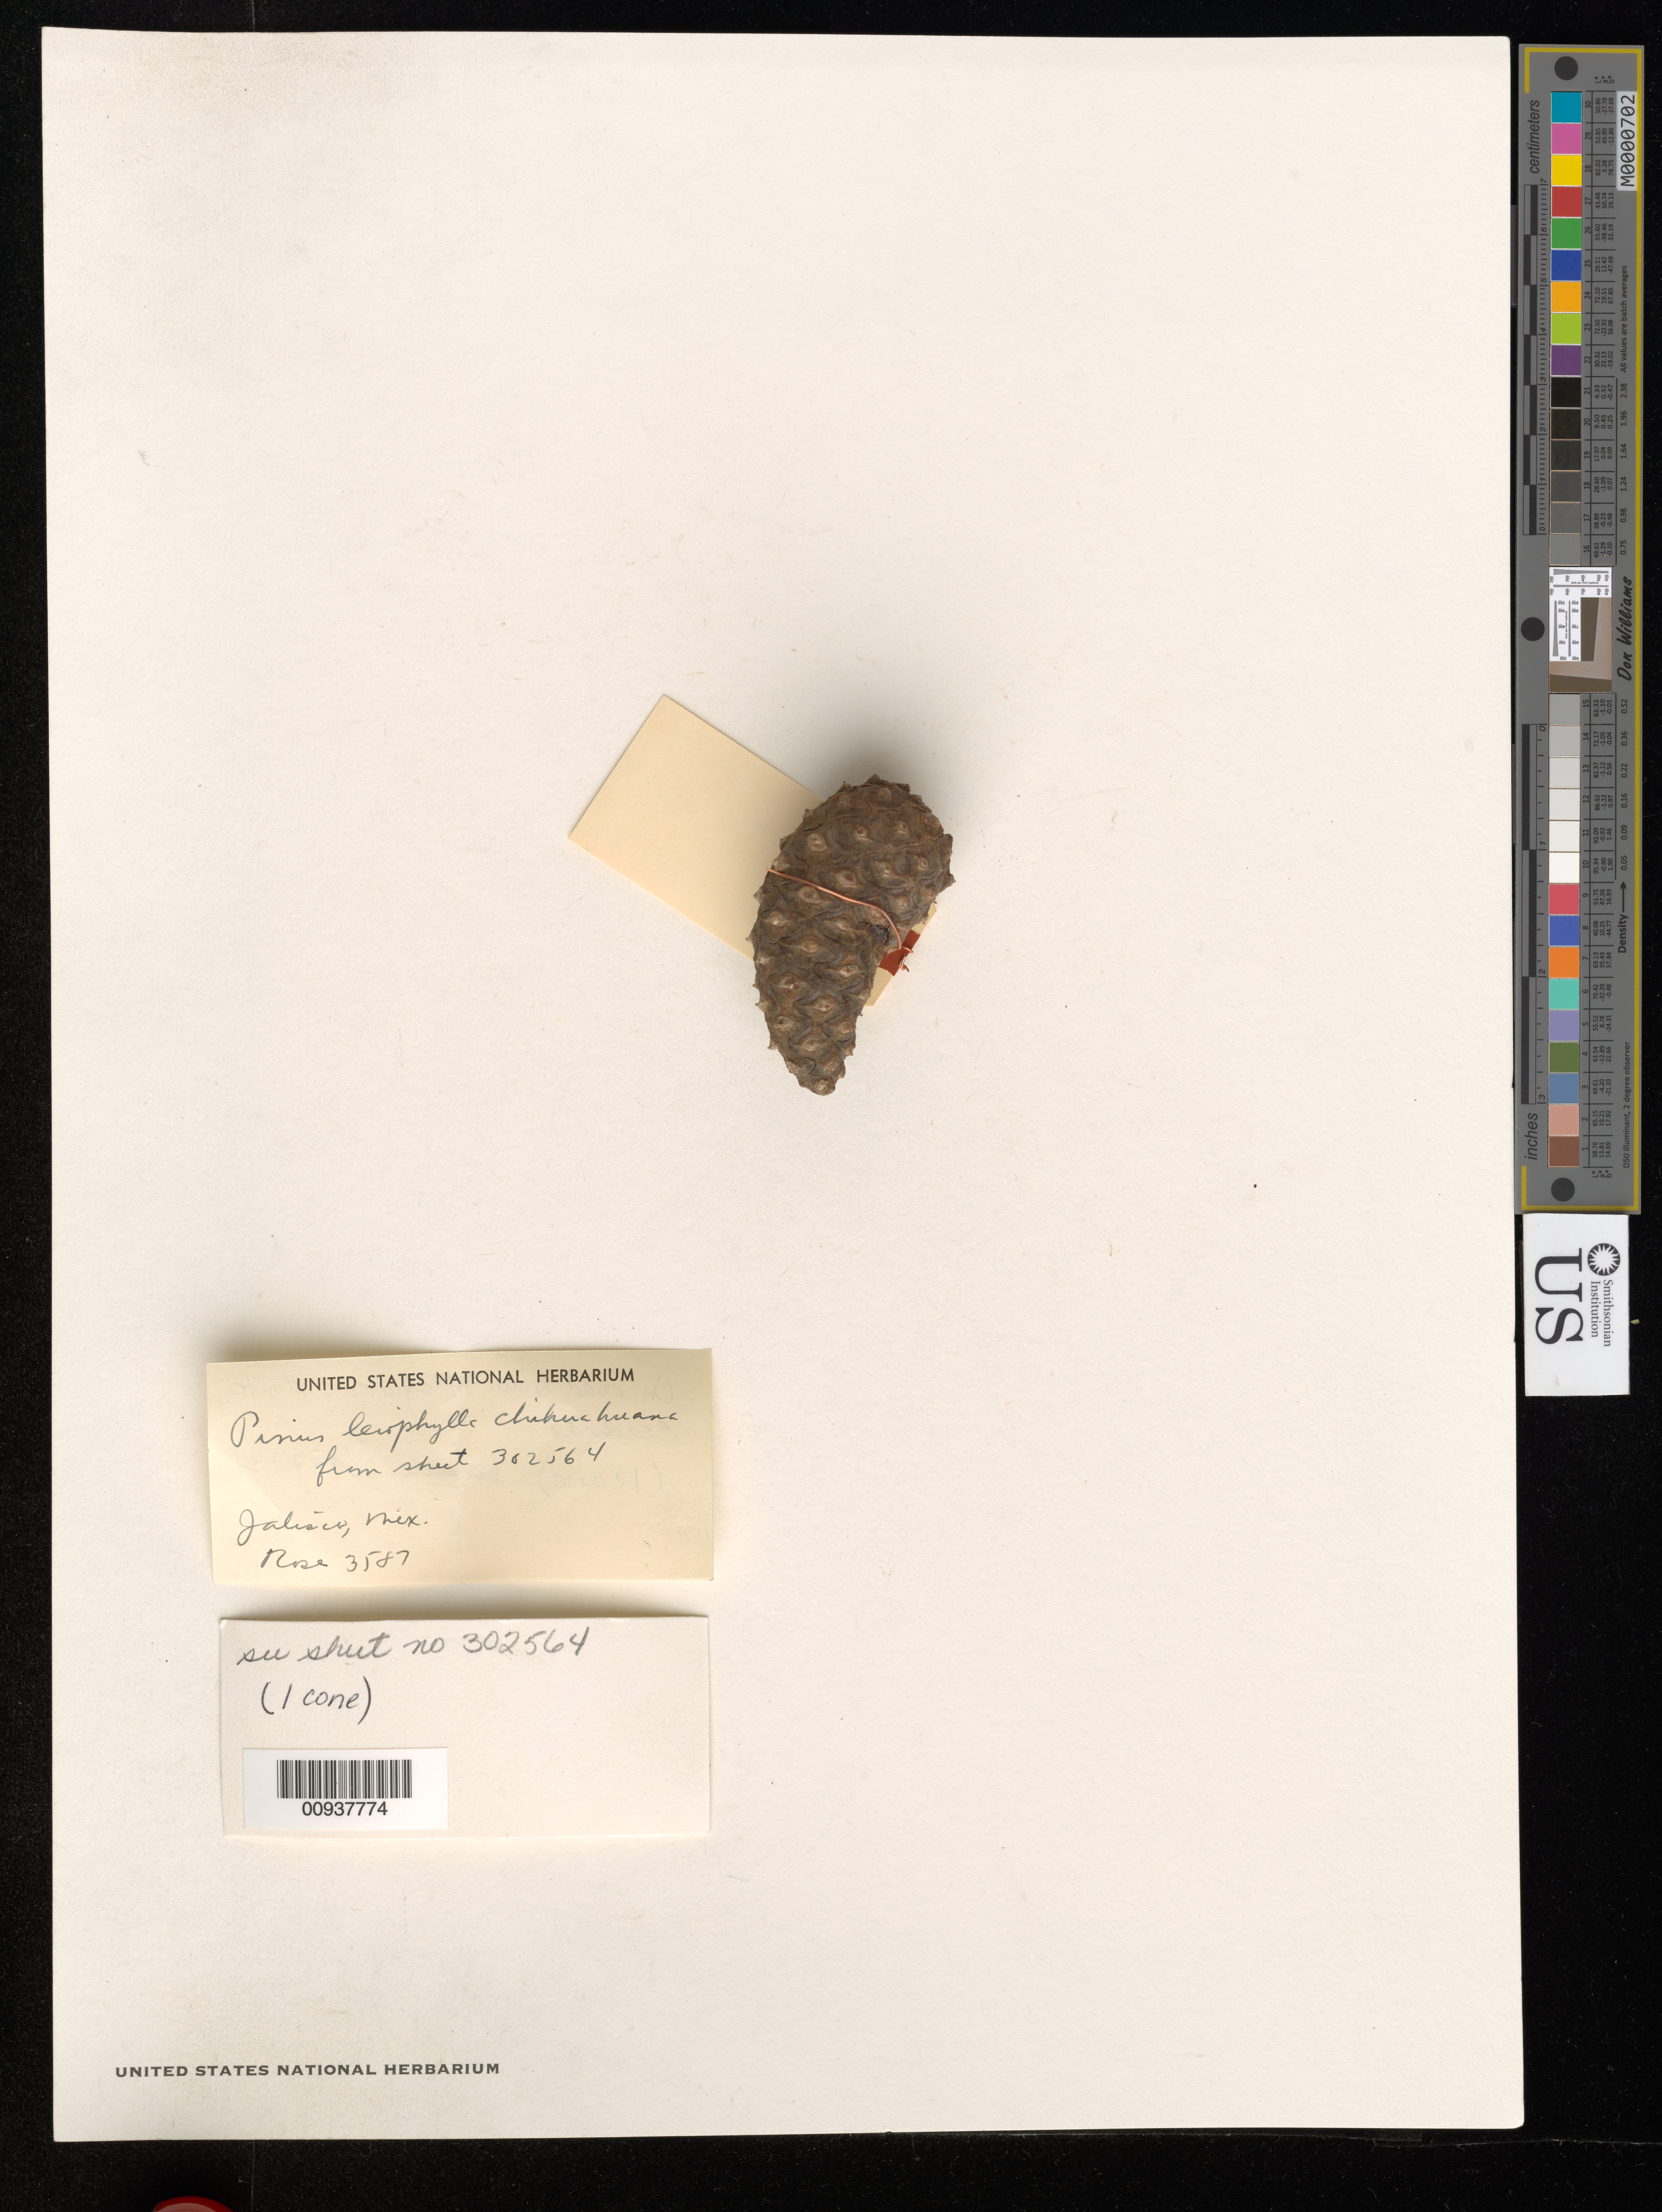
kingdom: Plantae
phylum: Tracheophyta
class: Pinopsida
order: Pinales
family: Pinaceae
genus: Pinus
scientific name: Pinus leiophylla var. chihuahuana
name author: (Engelm.) Shaw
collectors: J. N. Rose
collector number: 3587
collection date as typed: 26 Aug 1897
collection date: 1897-08-26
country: Mexico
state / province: Jalisco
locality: On road between Mesquites & Monte Escobedo.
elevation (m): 2164